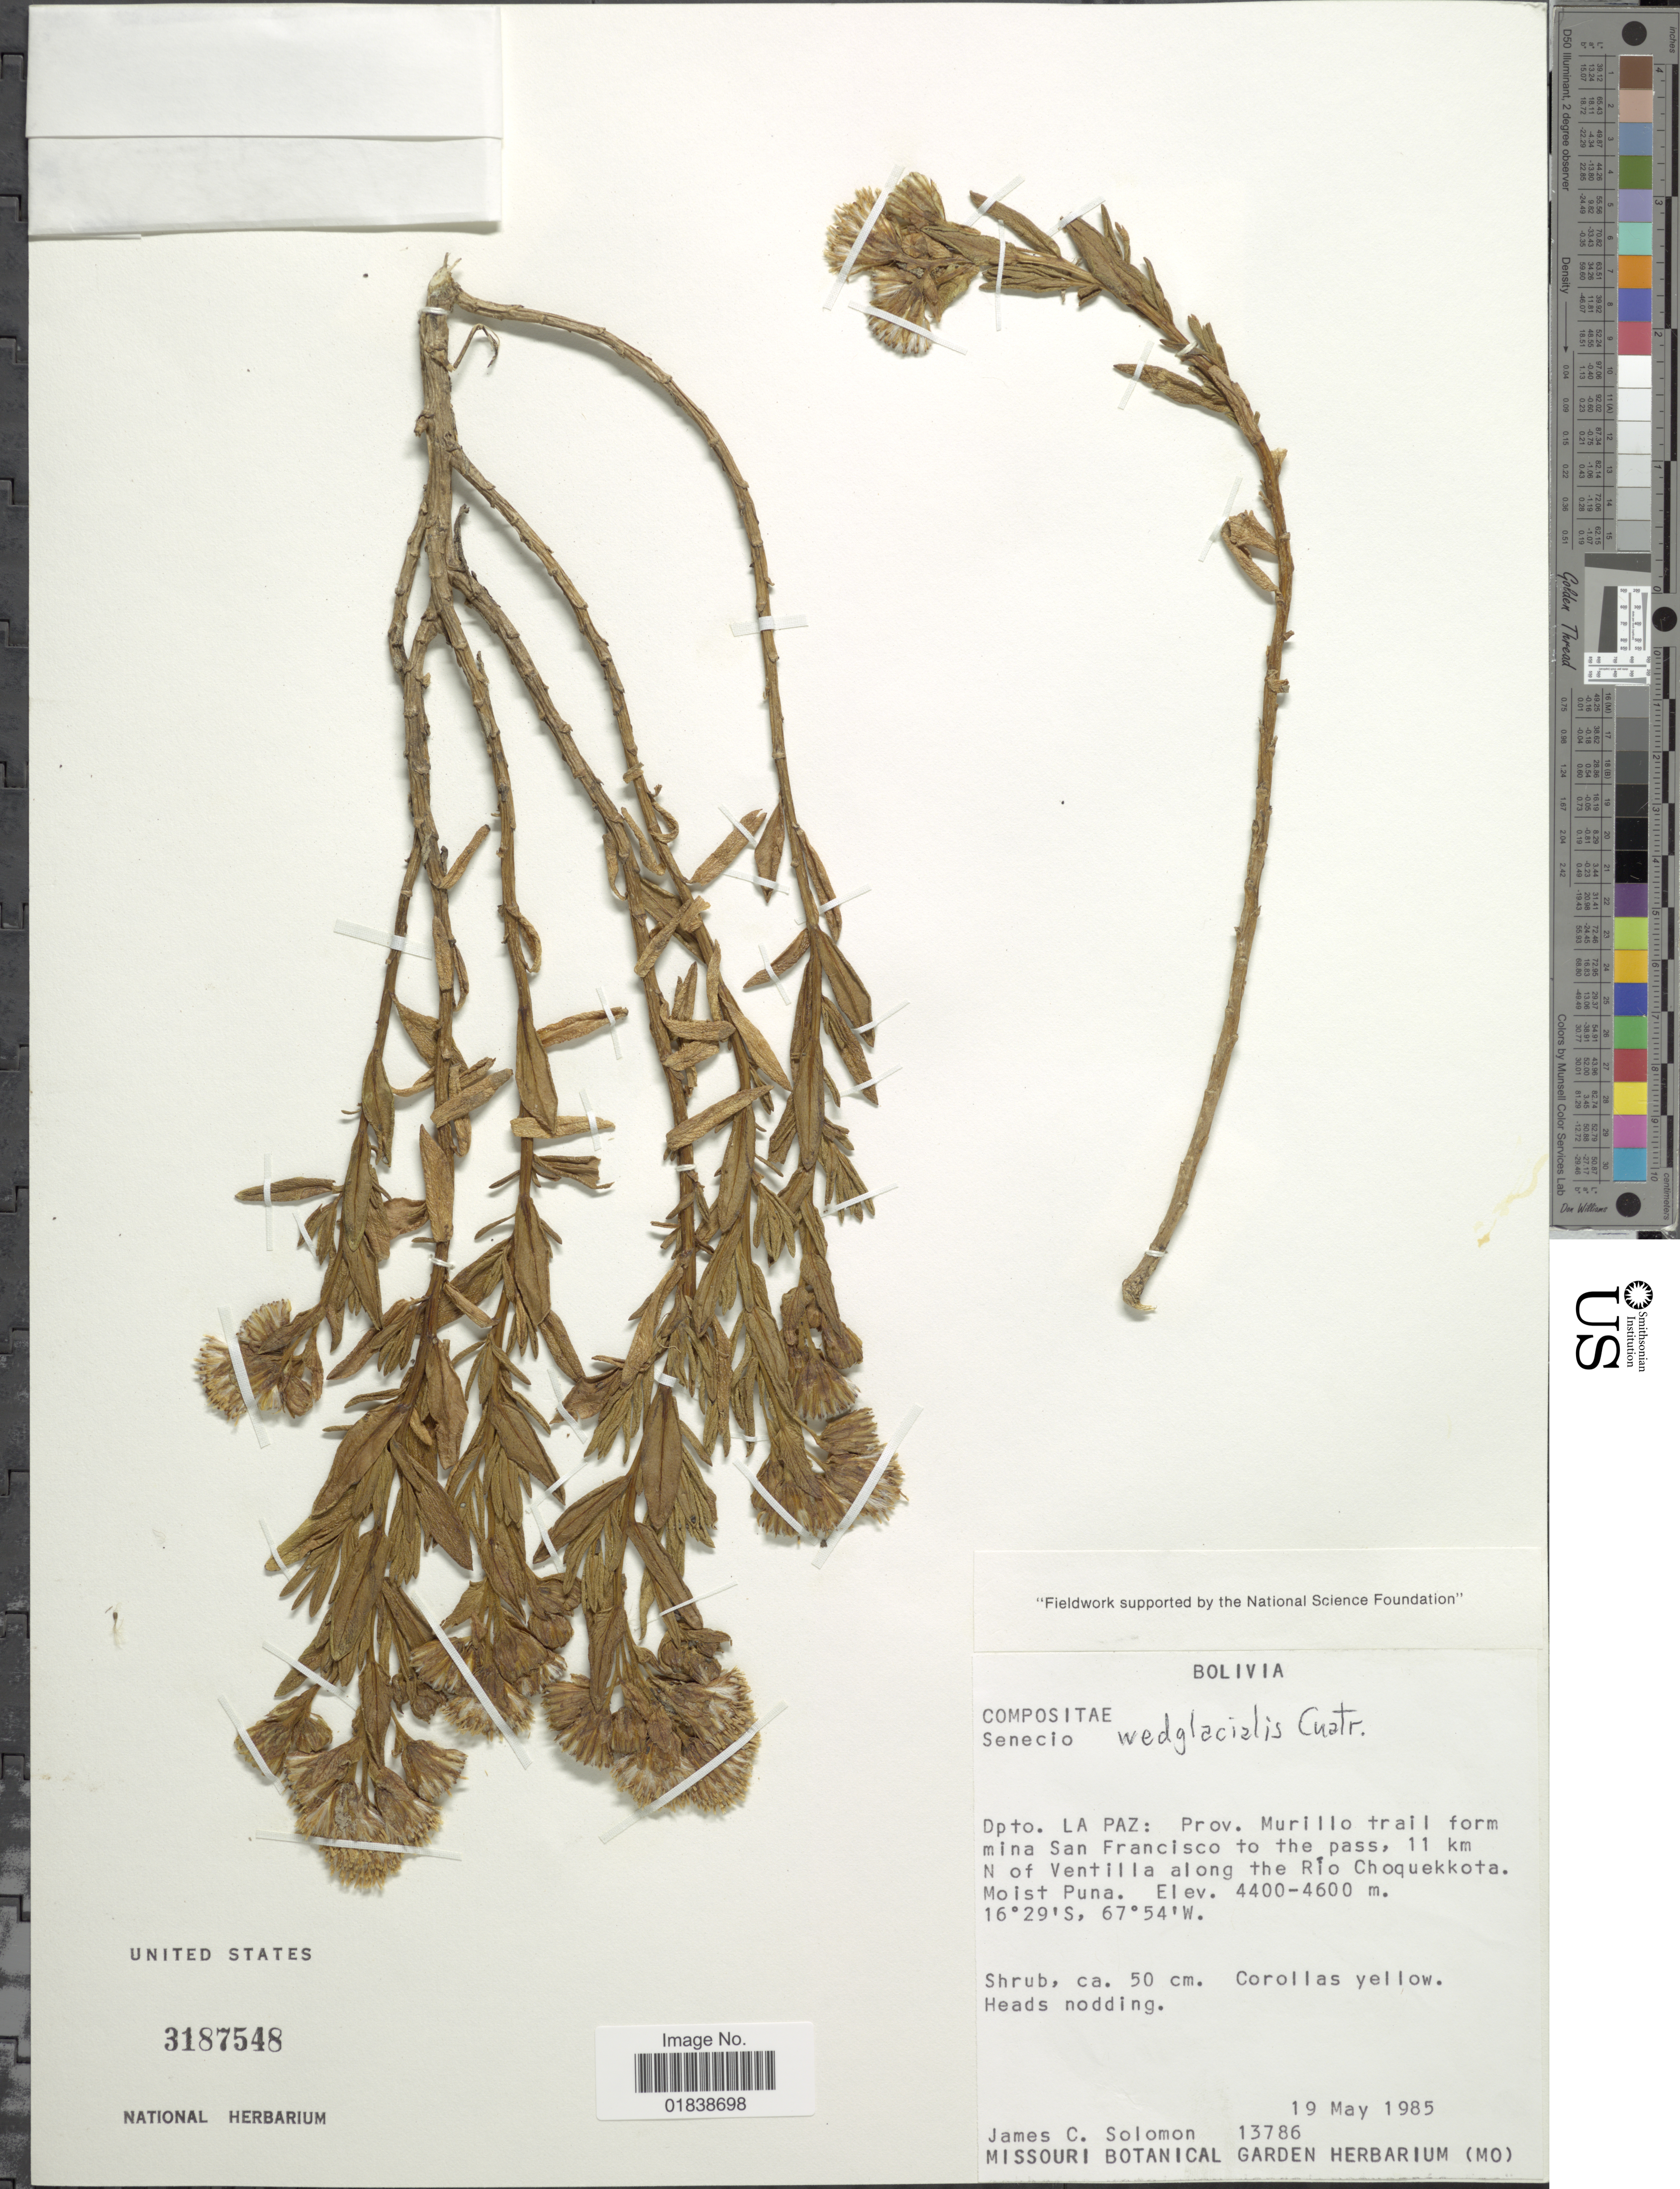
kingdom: Plantae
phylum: Tracheophyta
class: Magnoliopsida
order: Asterales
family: Asteraceae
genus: Senecio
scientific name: Senecio wedglacialis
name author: Cuatrec.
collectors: J. Solomon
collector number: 13786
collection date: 1985-05-19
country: Bolivia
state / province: La Paz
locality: Prov. Murillo trail from mina San Francisco to the pass, 11 km N of Ventilla along the Rio Choquekkota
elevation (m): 4400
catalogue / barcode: US 3187548